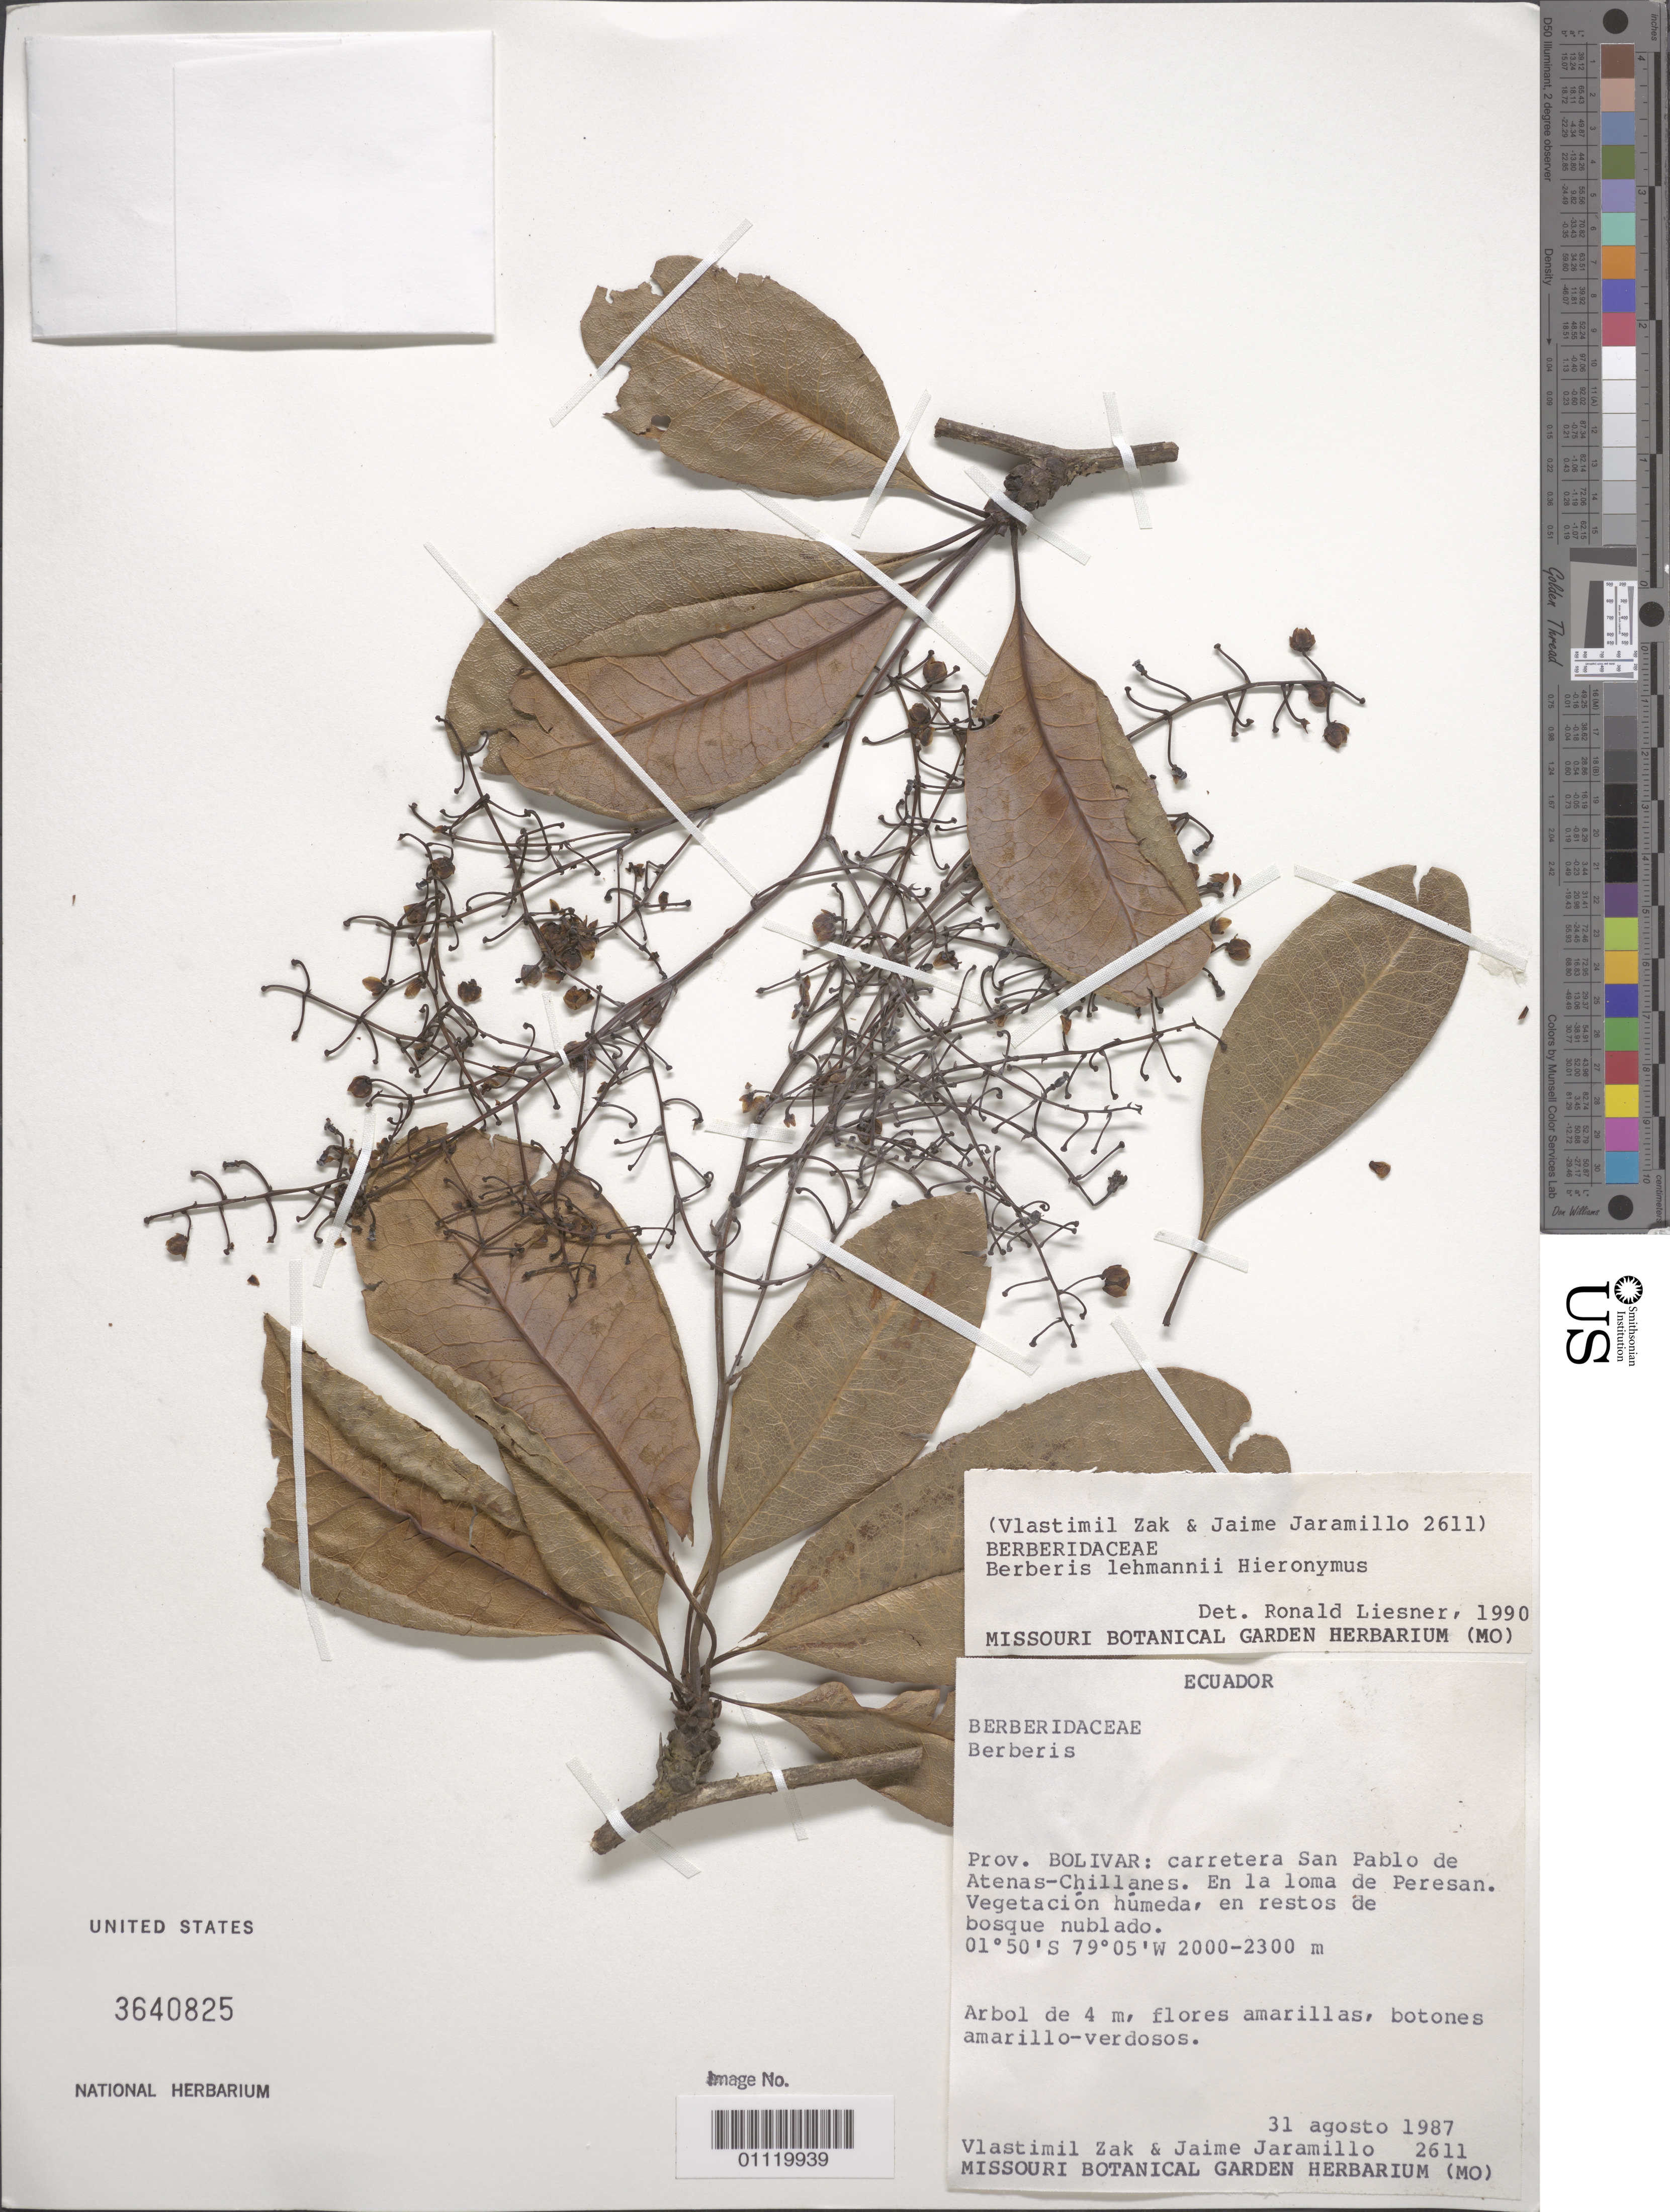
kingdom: Plantae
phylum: Tracheophyta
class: Magnoliopsida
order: Ranunculales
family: Berberidaceae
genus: Berberis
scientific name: Berberis lehmannii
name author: Hieron.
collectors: V. Zak & J. L. Jaramillo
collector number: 2611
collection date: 1987-08-31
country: Ecuador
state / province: Bolivar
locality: San Pablo road of Atenas-Chillanes. On the Peresan hill. Humid vegetation on the remains of cloud forest.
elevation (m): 2000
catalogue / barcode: US 3640825